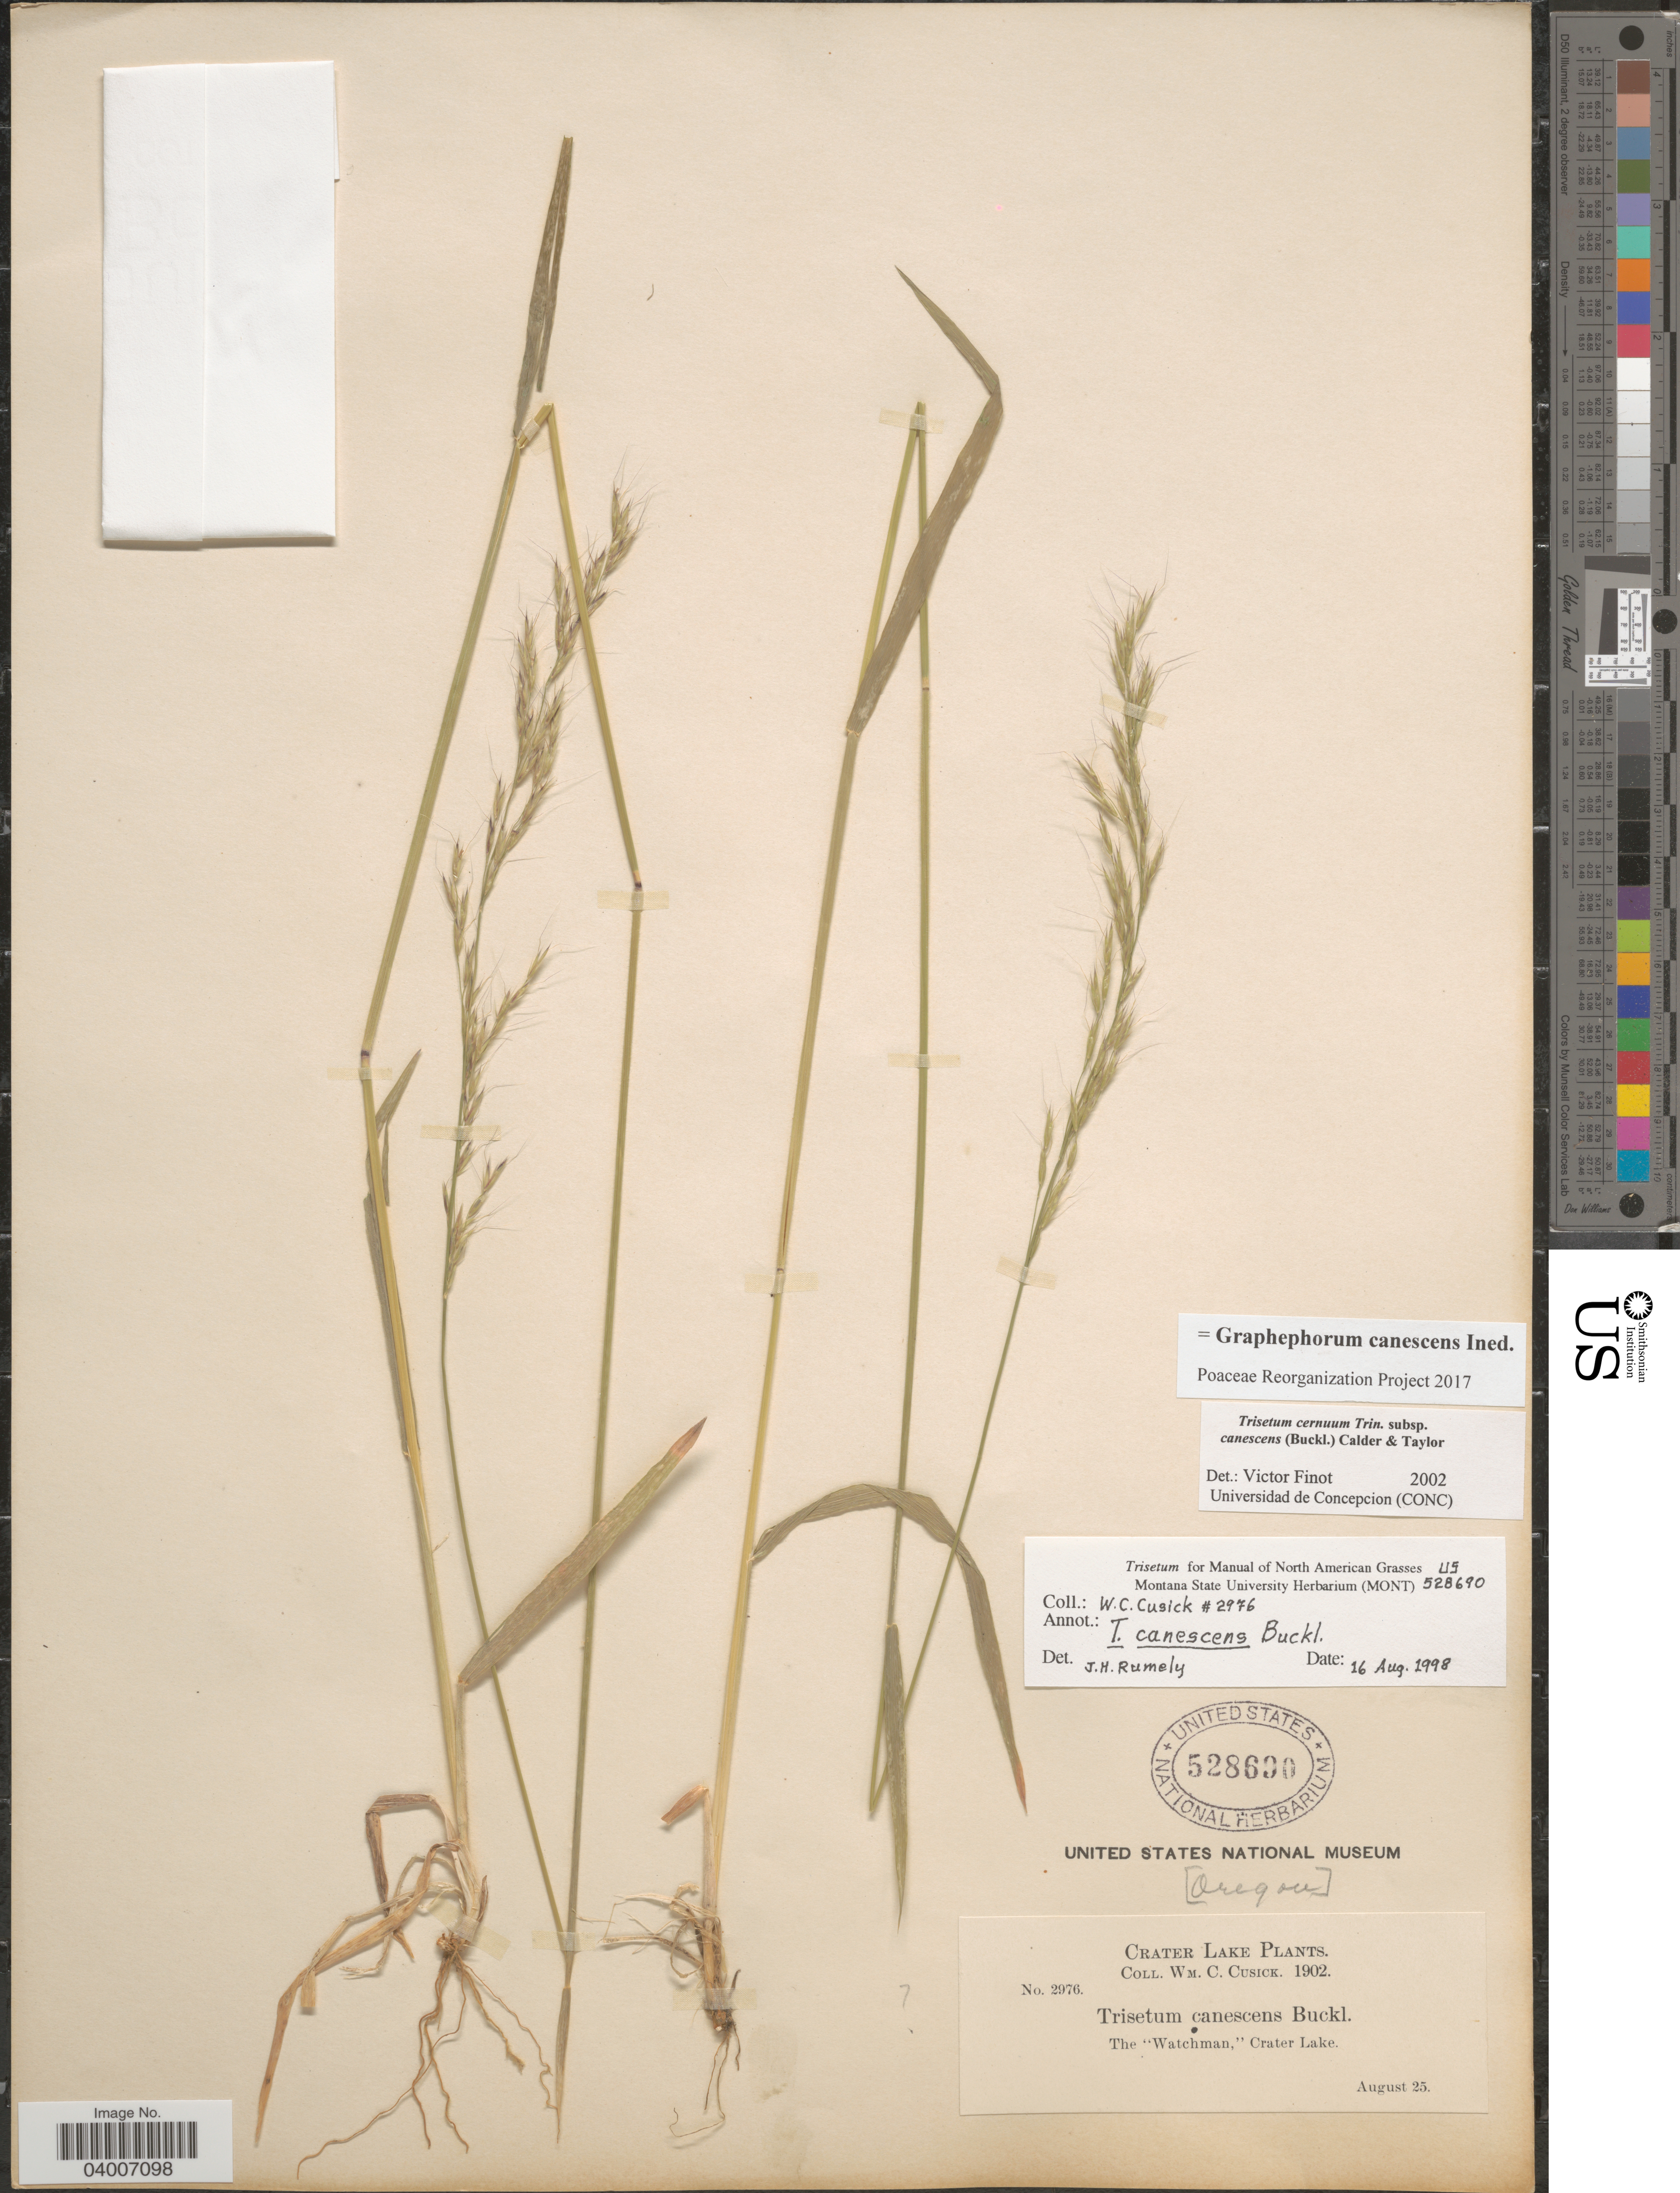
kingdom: Plantae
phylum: Tracheophyta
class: Liliopsida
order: Poales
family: Poaceae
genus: Graphephorum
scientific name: Graphephorum canescens ined.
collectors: W. C. Cusick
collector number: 2976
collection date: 1902-08-25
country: United States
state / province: Oregon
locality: Crater Lake. The "Watchman," Crater Lake.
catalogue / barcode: US 528690